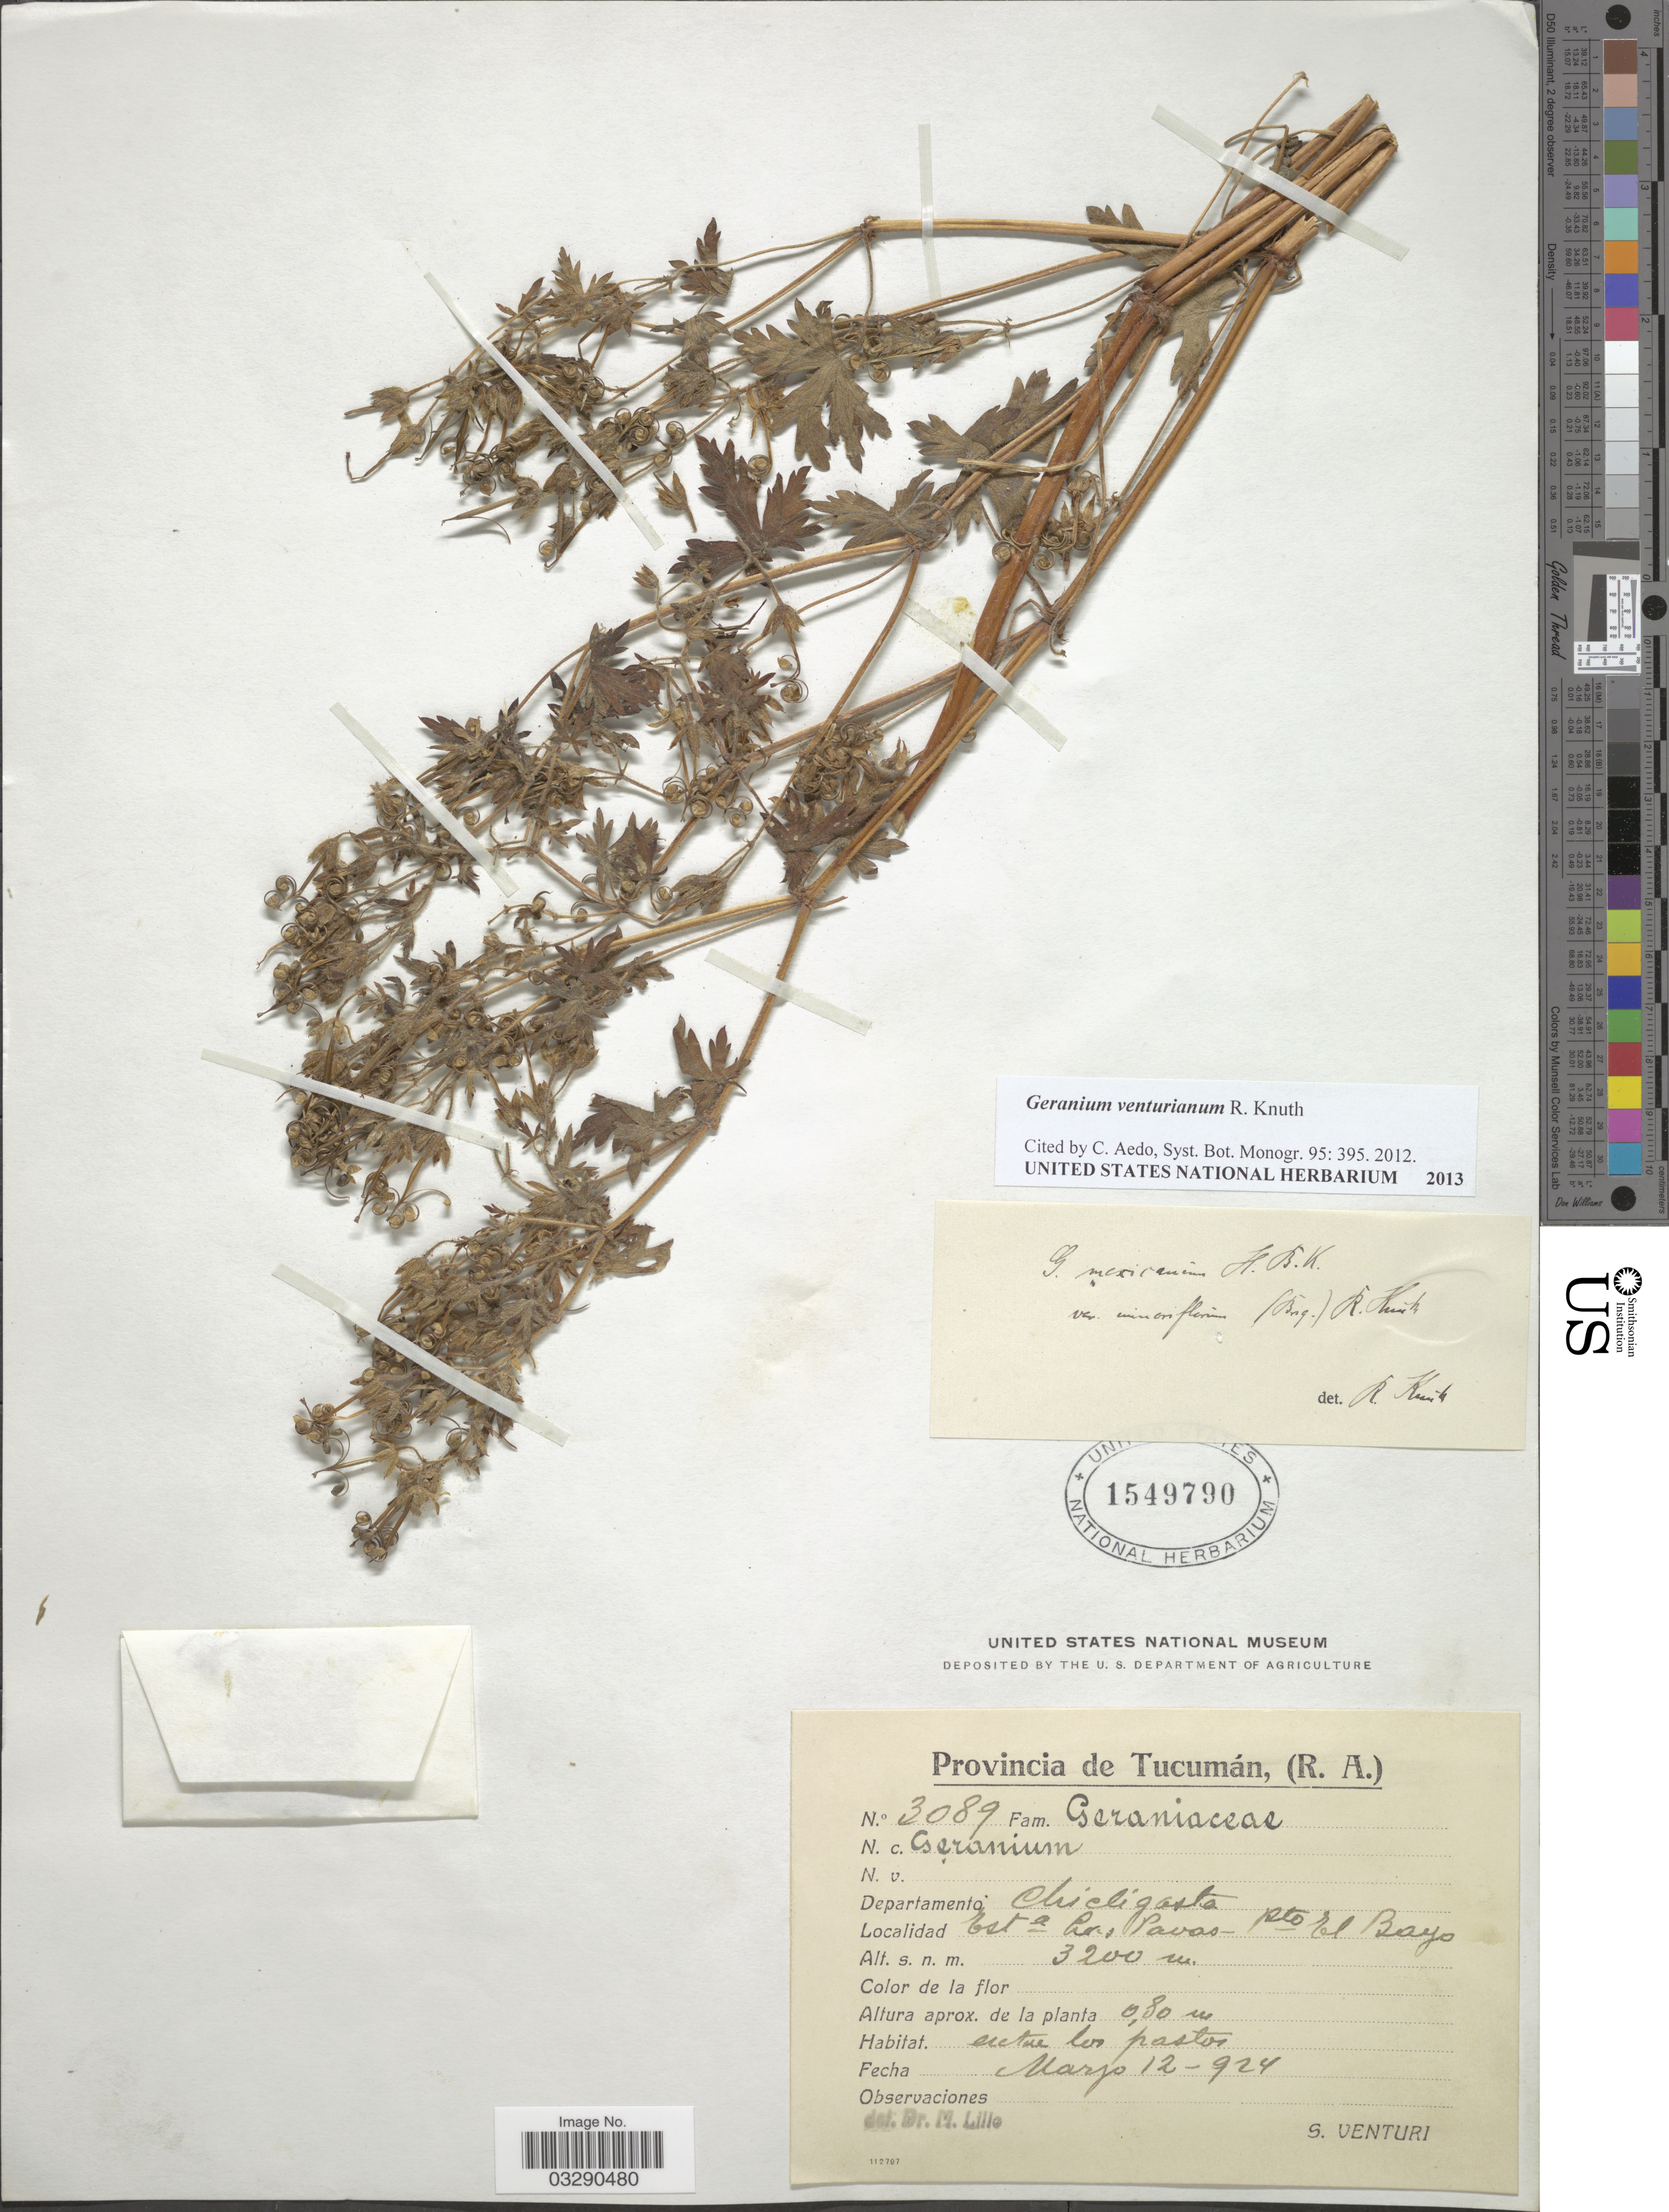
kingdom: Plantae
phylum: Tracheophyta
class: Magnoliopsida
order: Geraniales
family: Geraniaceae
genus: Geranium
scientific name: Geranium venturianum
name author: R. Knuth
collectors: S. Venturi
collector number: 3089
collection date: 1924-03-12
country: Argentina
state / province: Tucuman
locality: Departamento Chicligasta. Esta Las Pavas-Pto El Bayo.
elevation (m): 3200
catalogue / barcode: US 1549790